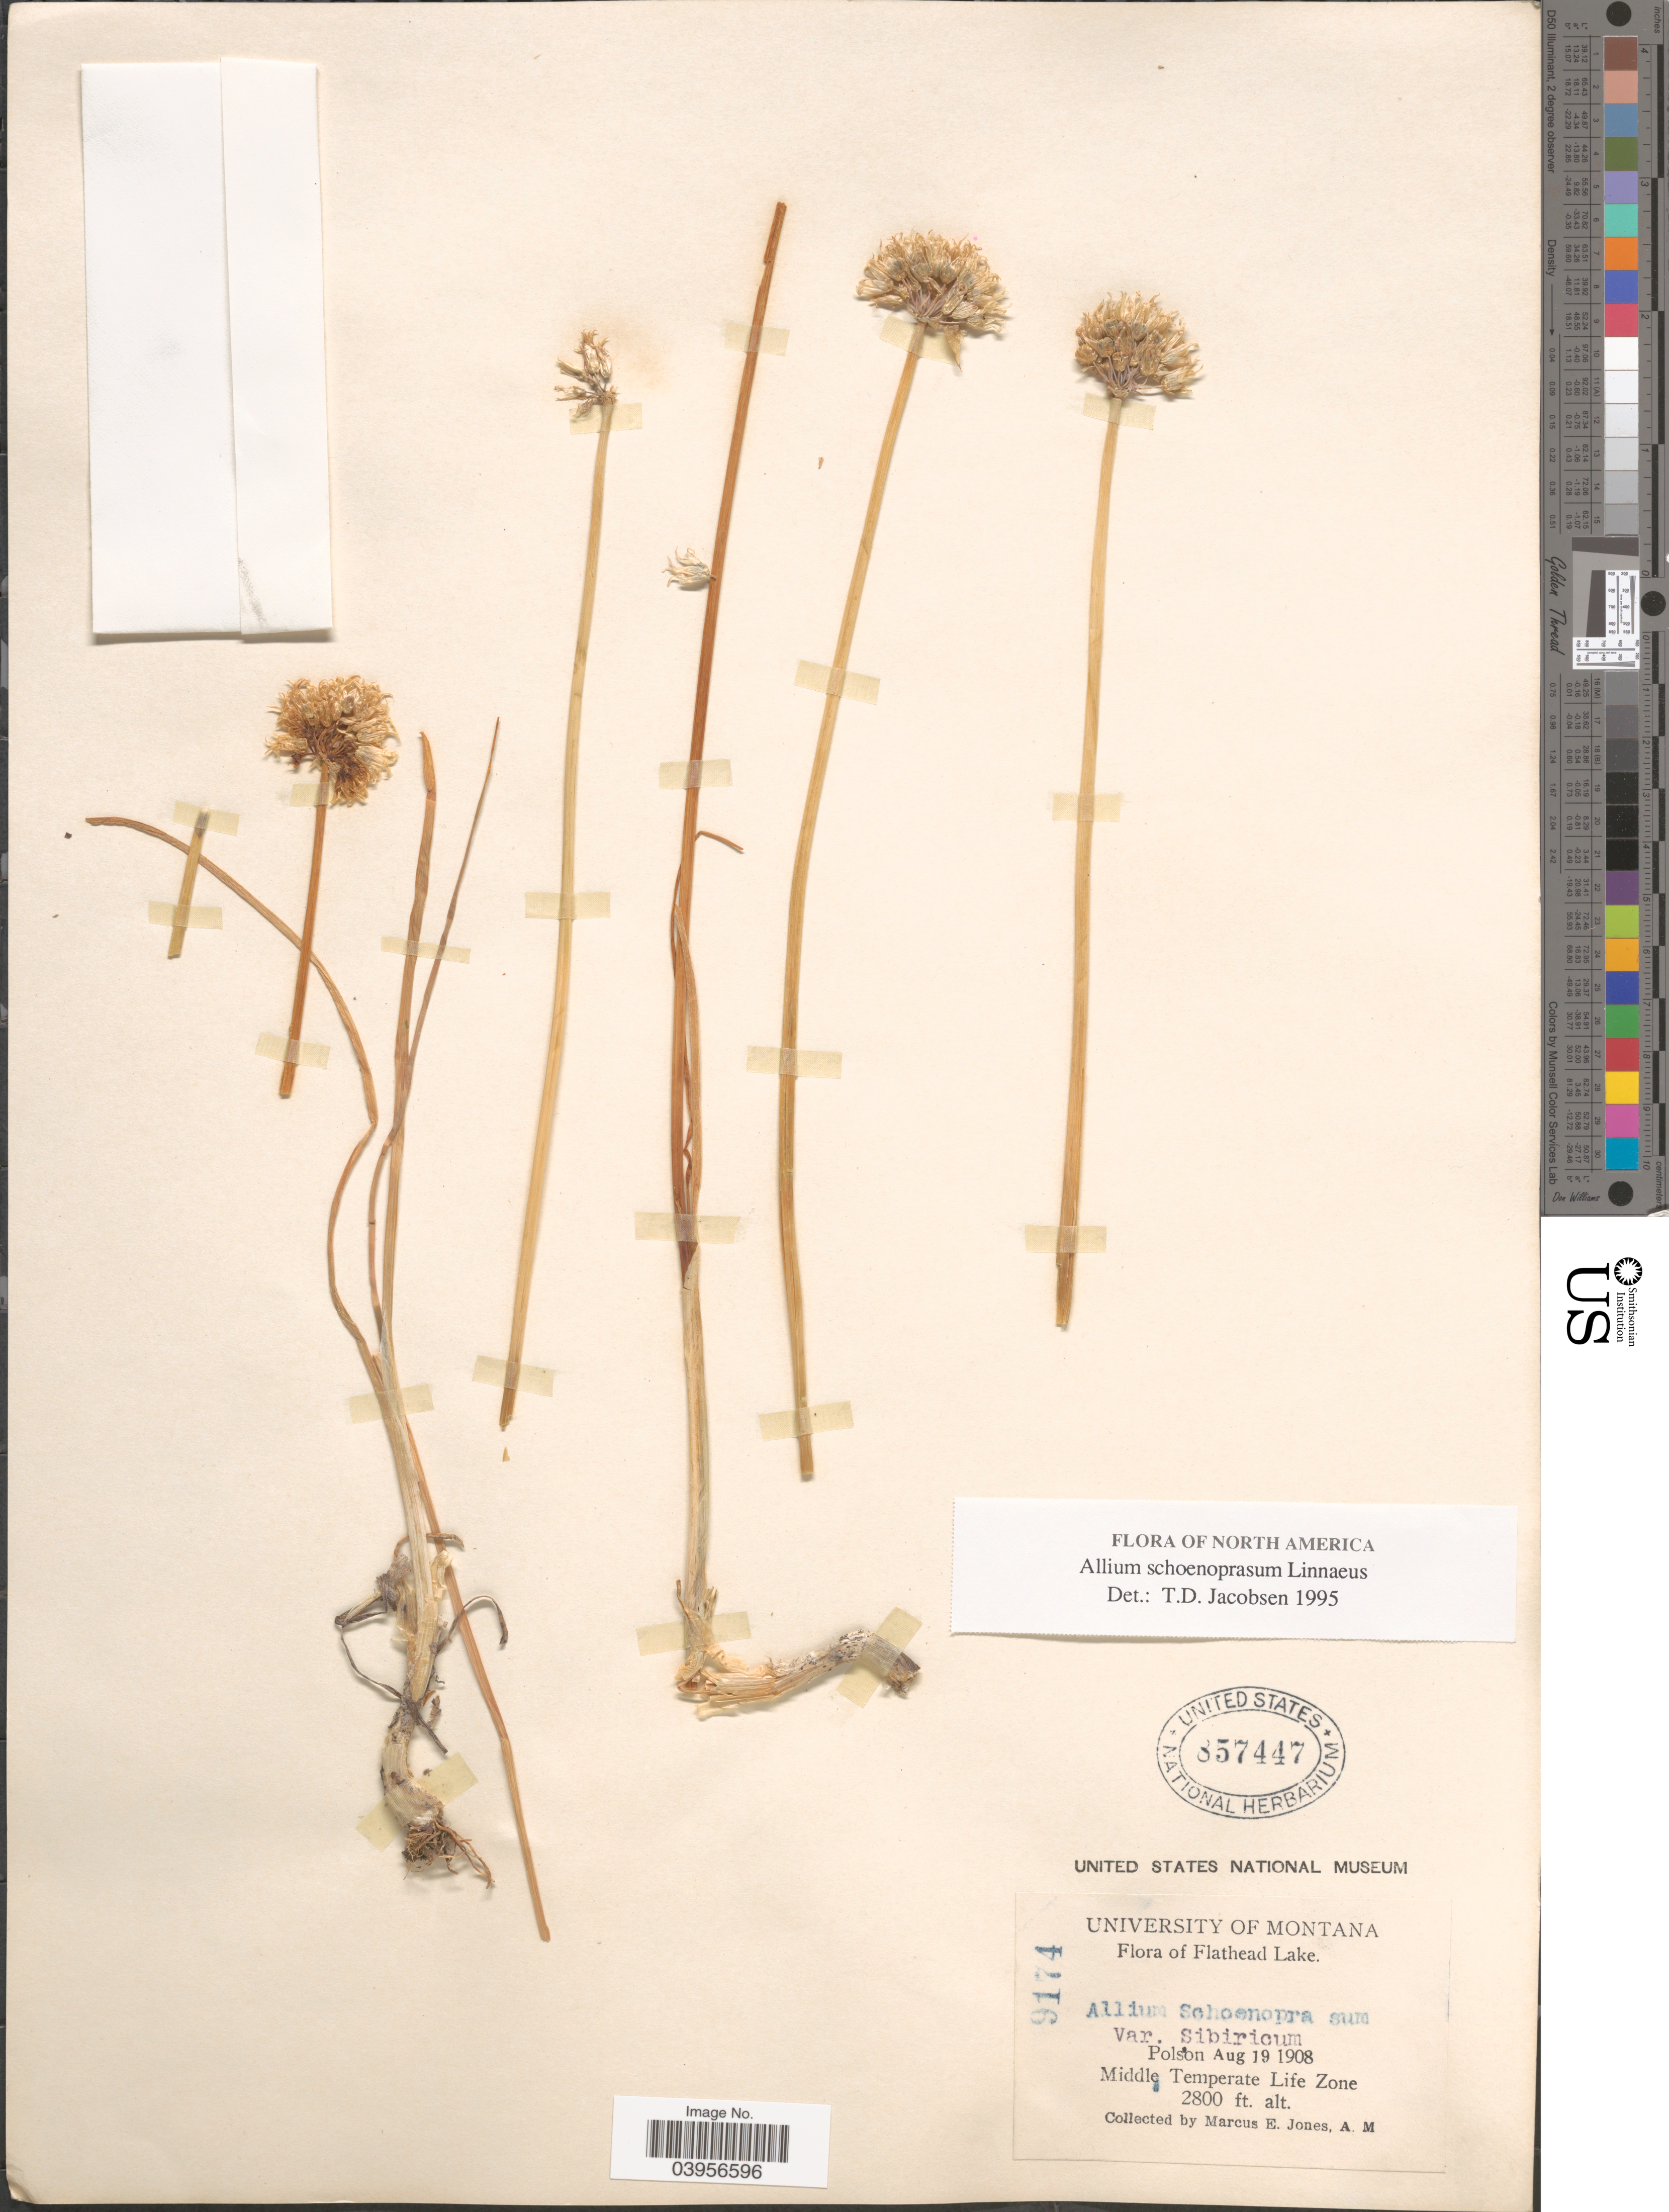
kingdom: Plantae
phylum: Tracheophyta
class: Liliopsida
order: Asparagales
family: Amaryllidaceae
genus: Allium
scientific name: Allium schoenoprasum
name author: L.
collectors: M. E. Jones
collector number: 9174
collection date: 1908-08-19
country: United States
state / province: Montana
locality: Flathead Lake. Polson. Middle Temperate Life Zone.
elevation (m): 853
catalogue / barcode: US 857447